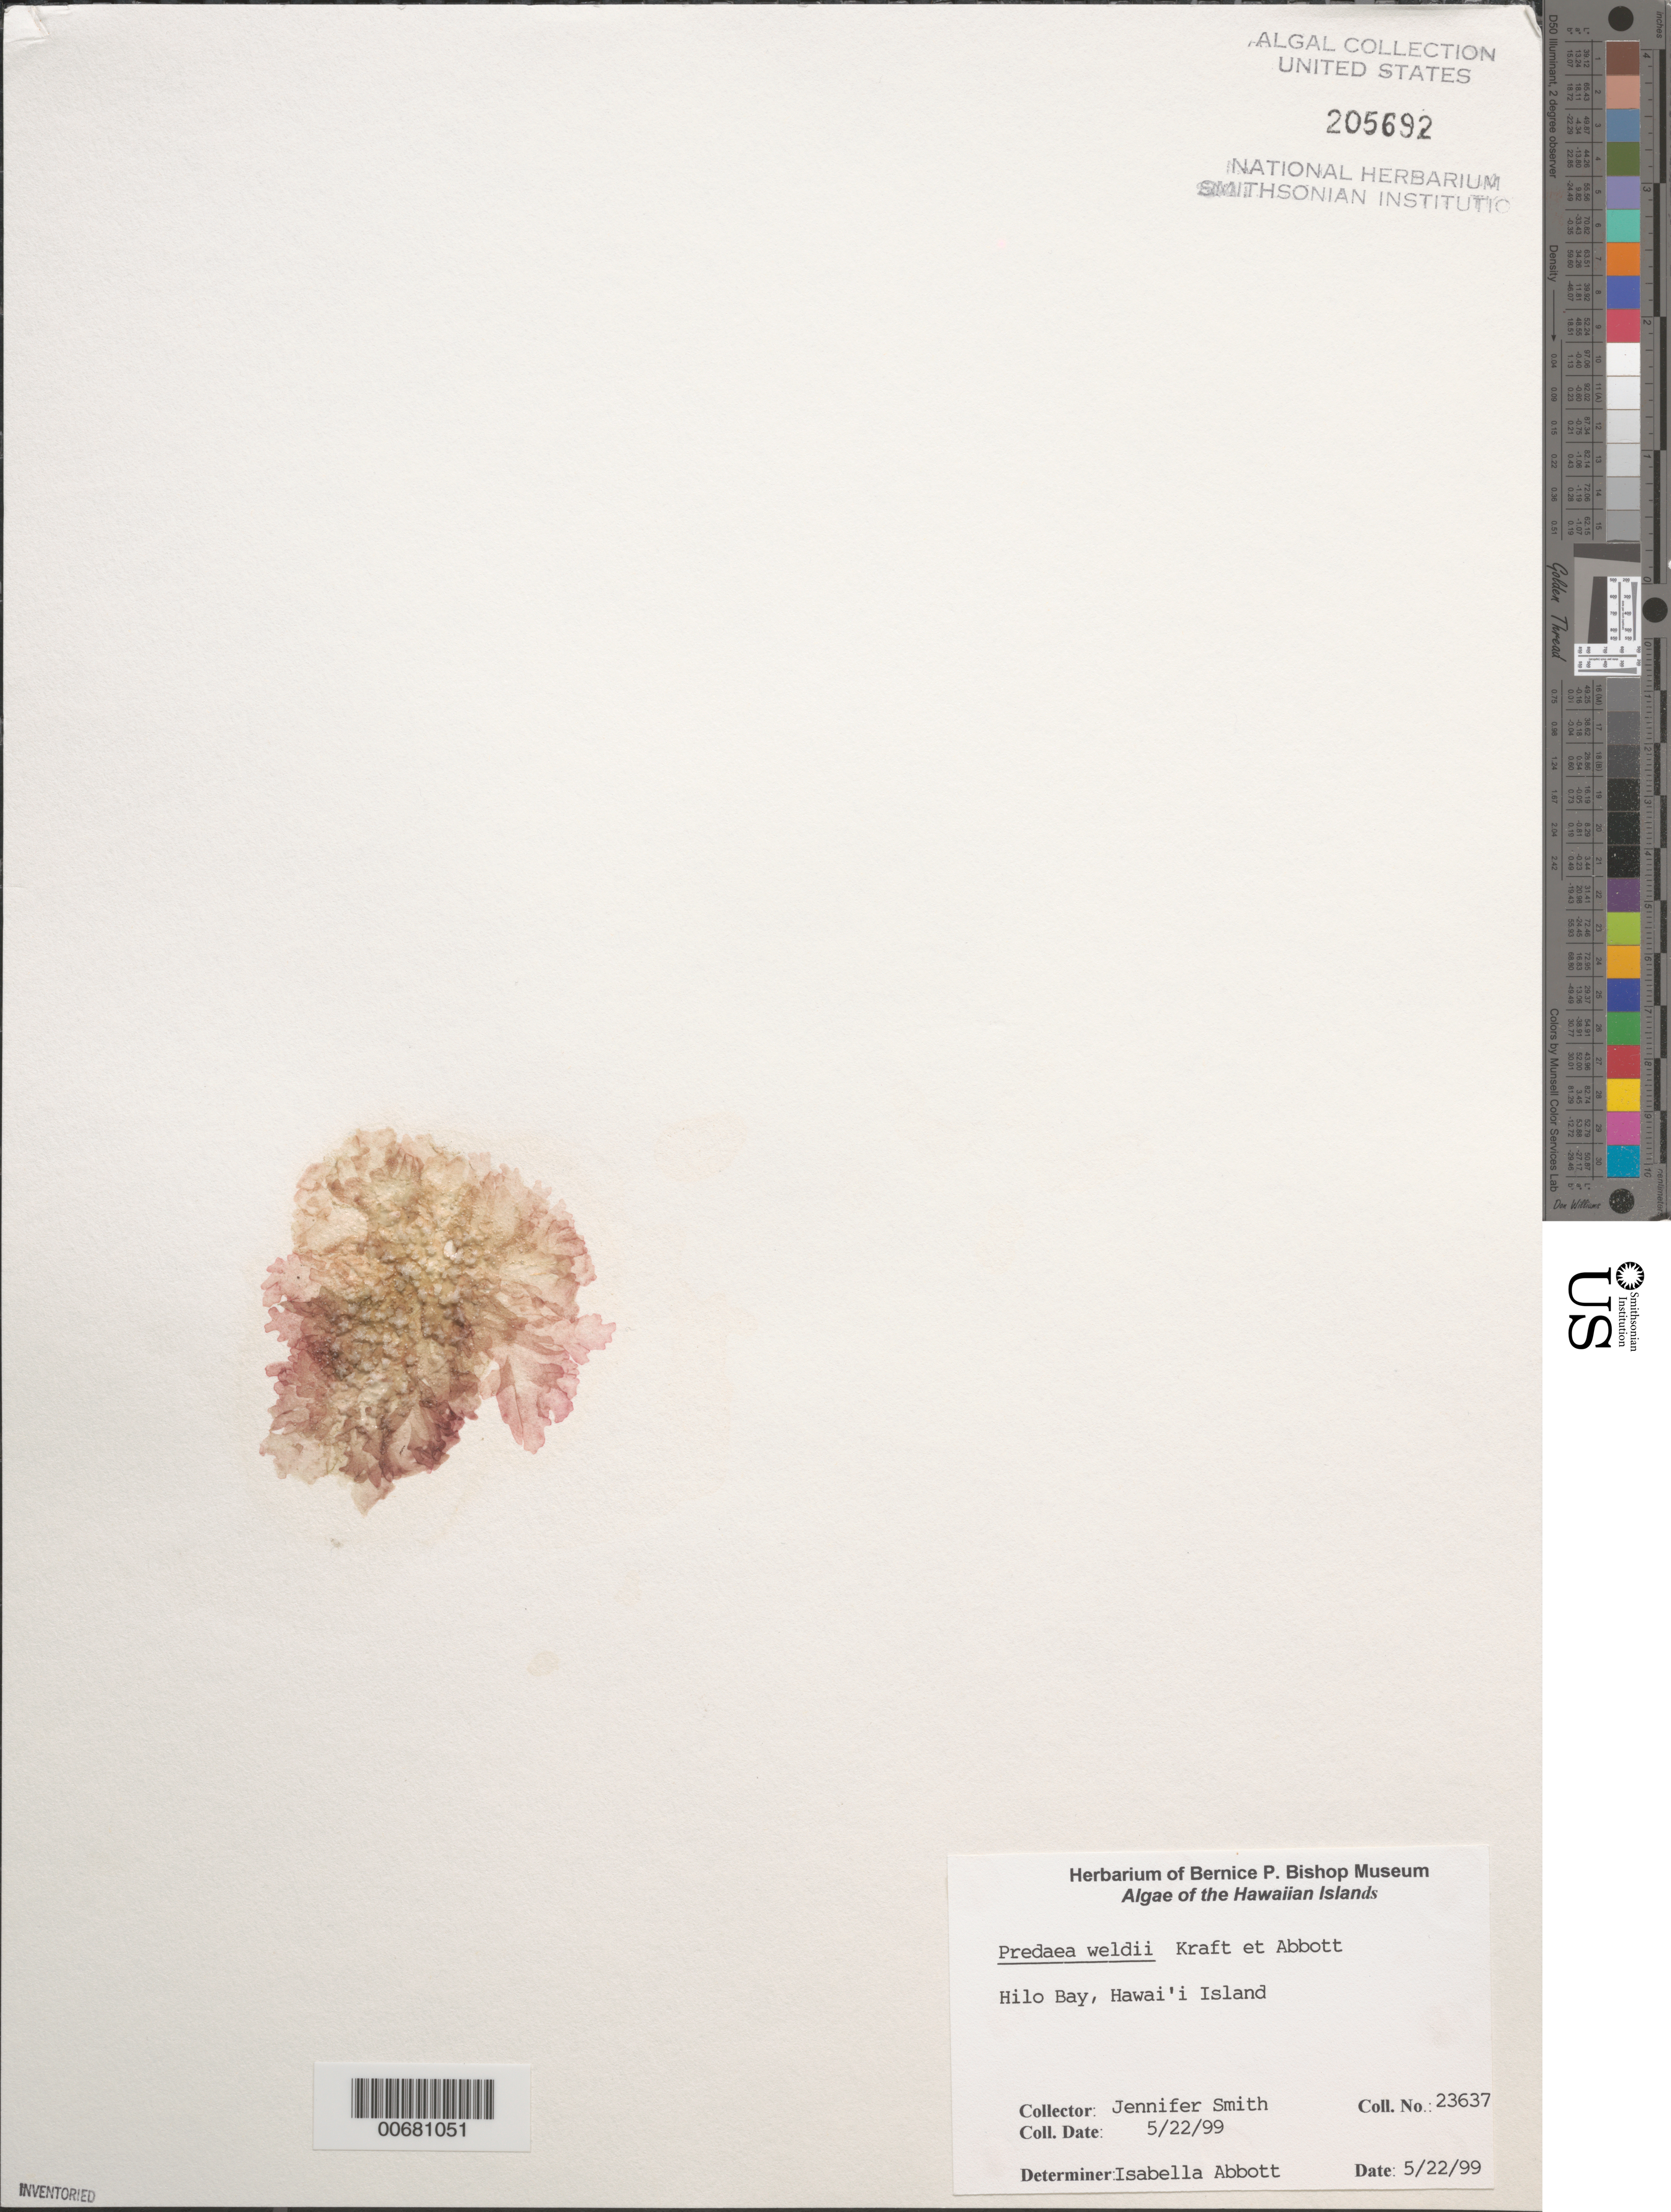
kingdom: Plantae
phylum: Rhodophyta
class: Florideophyceae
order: Nemastomatales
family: Nemastomataceae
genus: Predaea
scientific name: Predaea weldii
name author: G.T.Kraft & I.A. Abbott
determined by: Abbott, Isabella A.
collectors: J. Smith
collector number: IAA 23637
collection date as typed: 22 May 1999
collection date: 1999-05-22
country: United States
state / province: Hawaii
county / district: Hawaii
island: Hawaii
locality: Hilo Bay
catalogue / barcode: US 205692